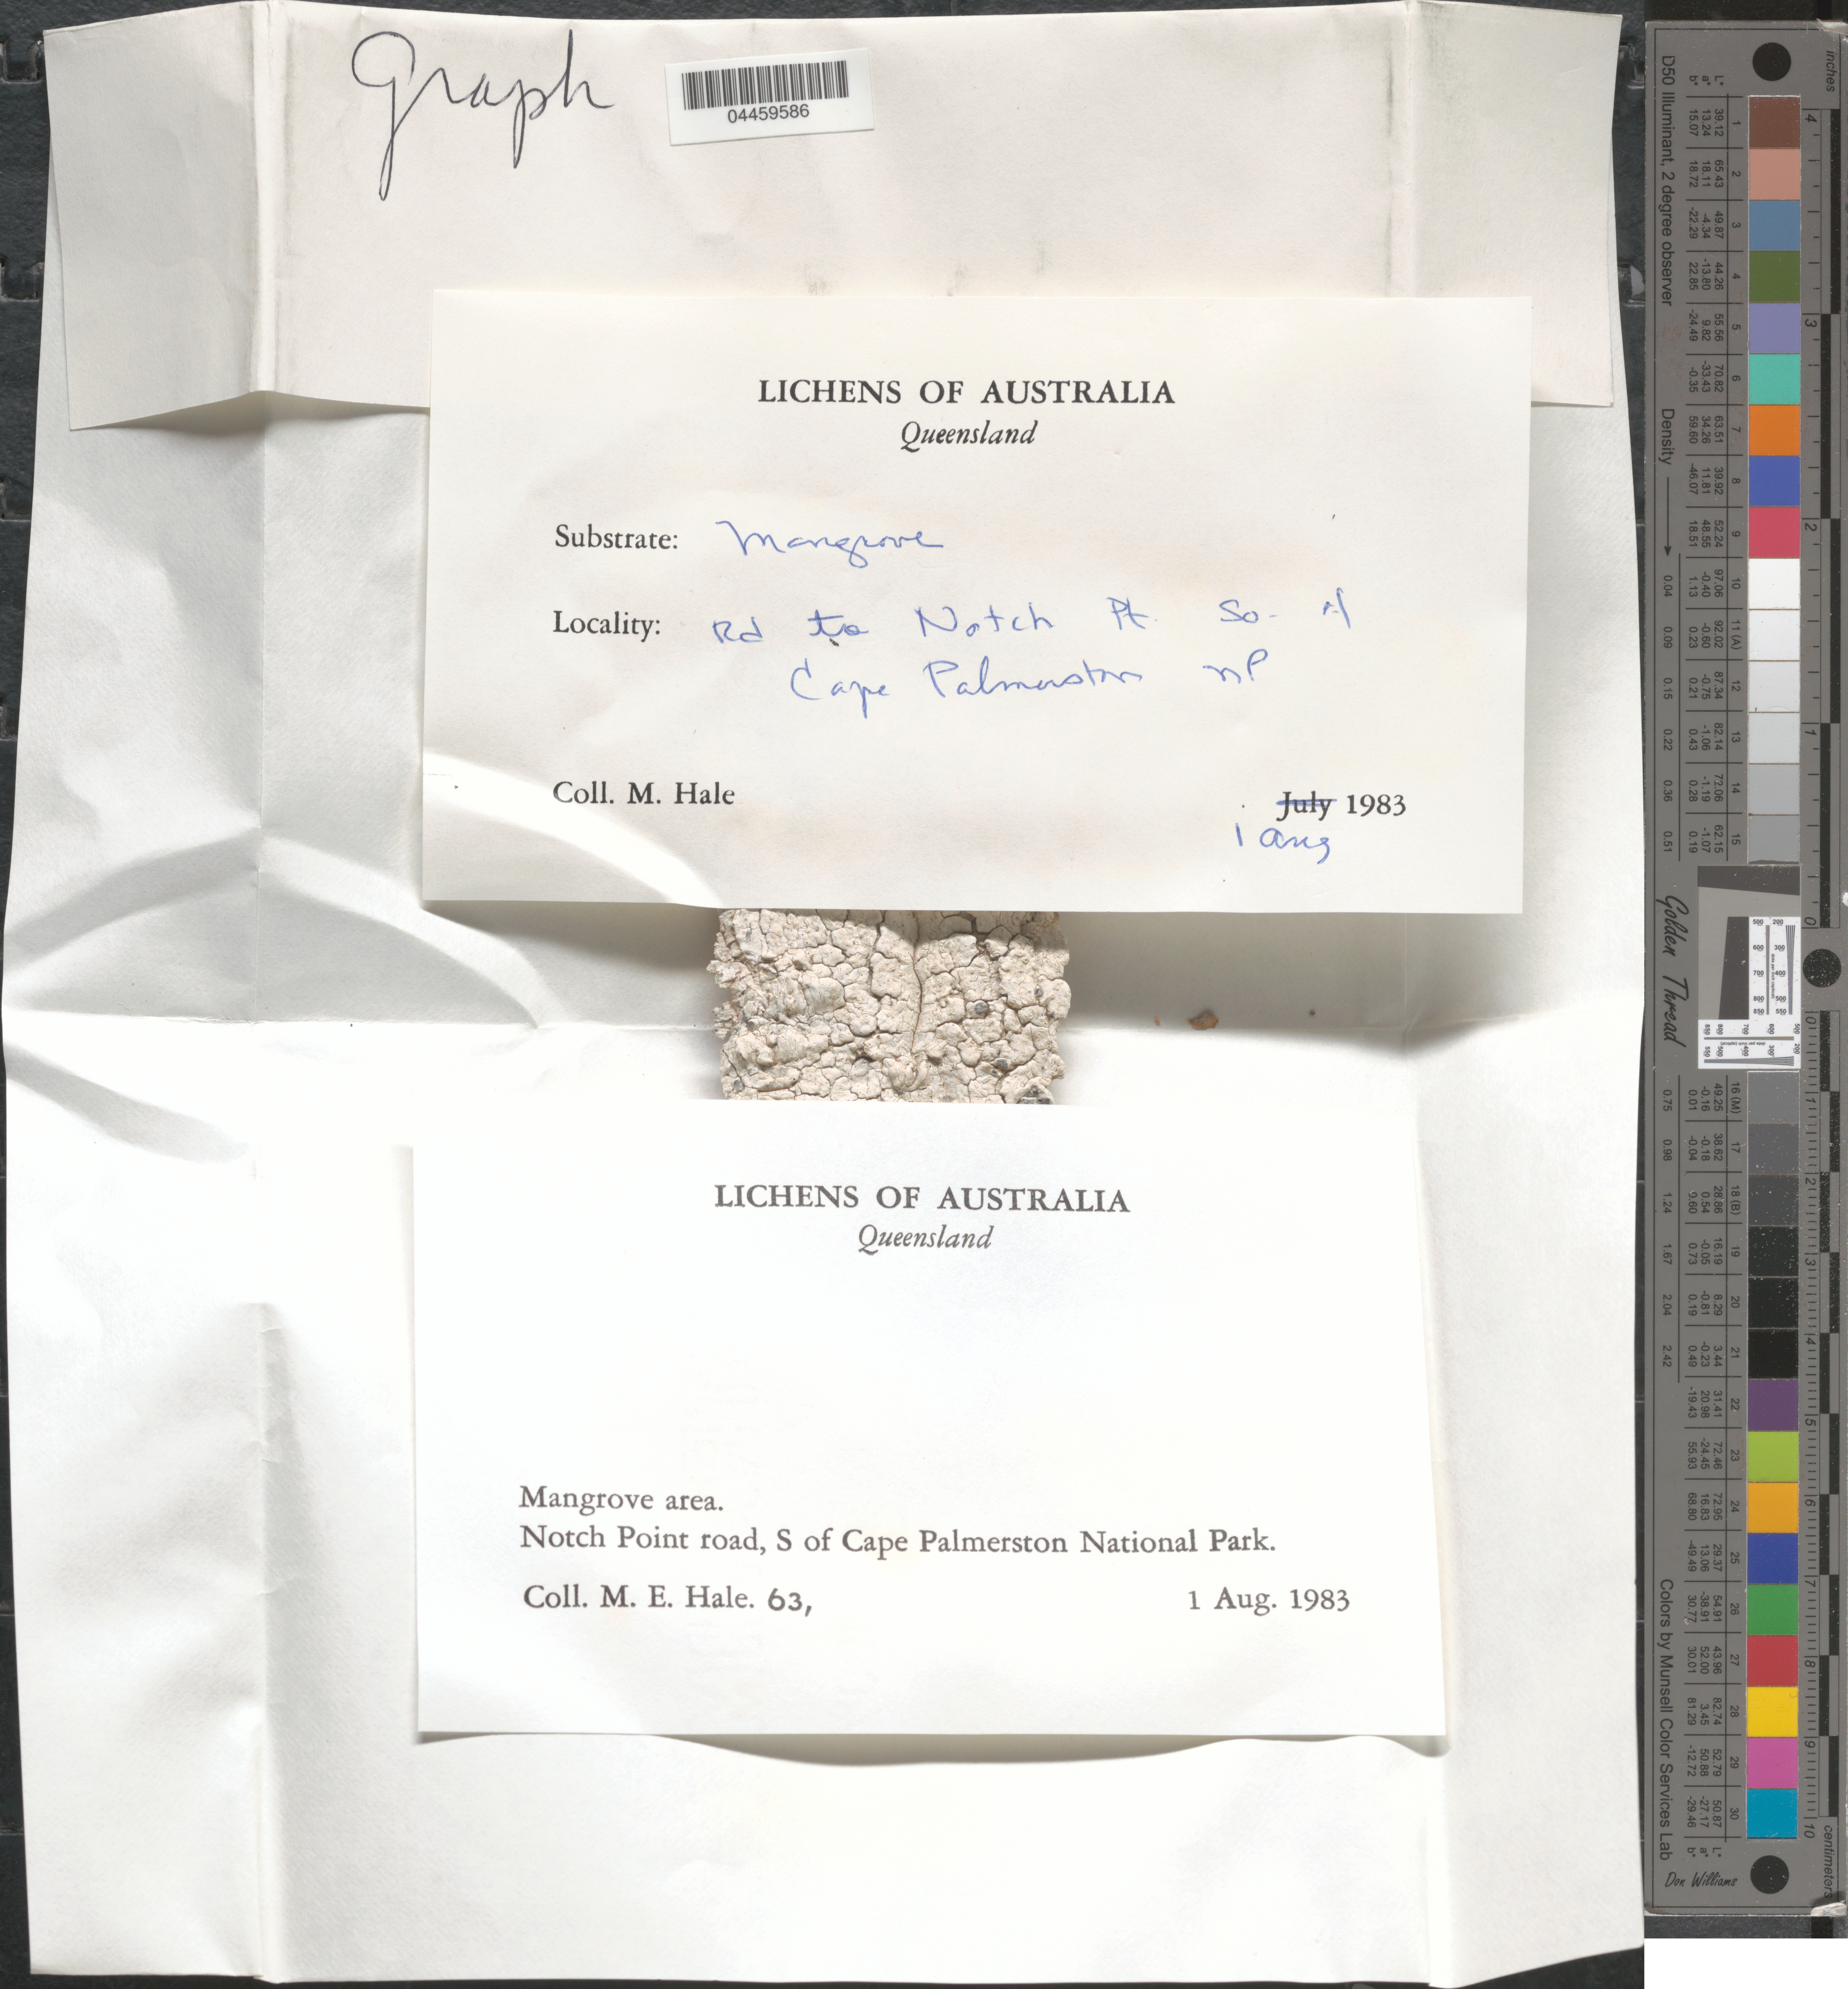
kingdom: Fungi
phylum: Ascomycota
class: Lecanoromycetes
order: Ostropales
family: Graphidaceae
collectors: M. Hale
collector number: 63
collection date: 1983-08-01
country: Australia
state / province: Queensland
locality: Mangrove area. Notch Point Road, S of Cape Palmerston National Park.